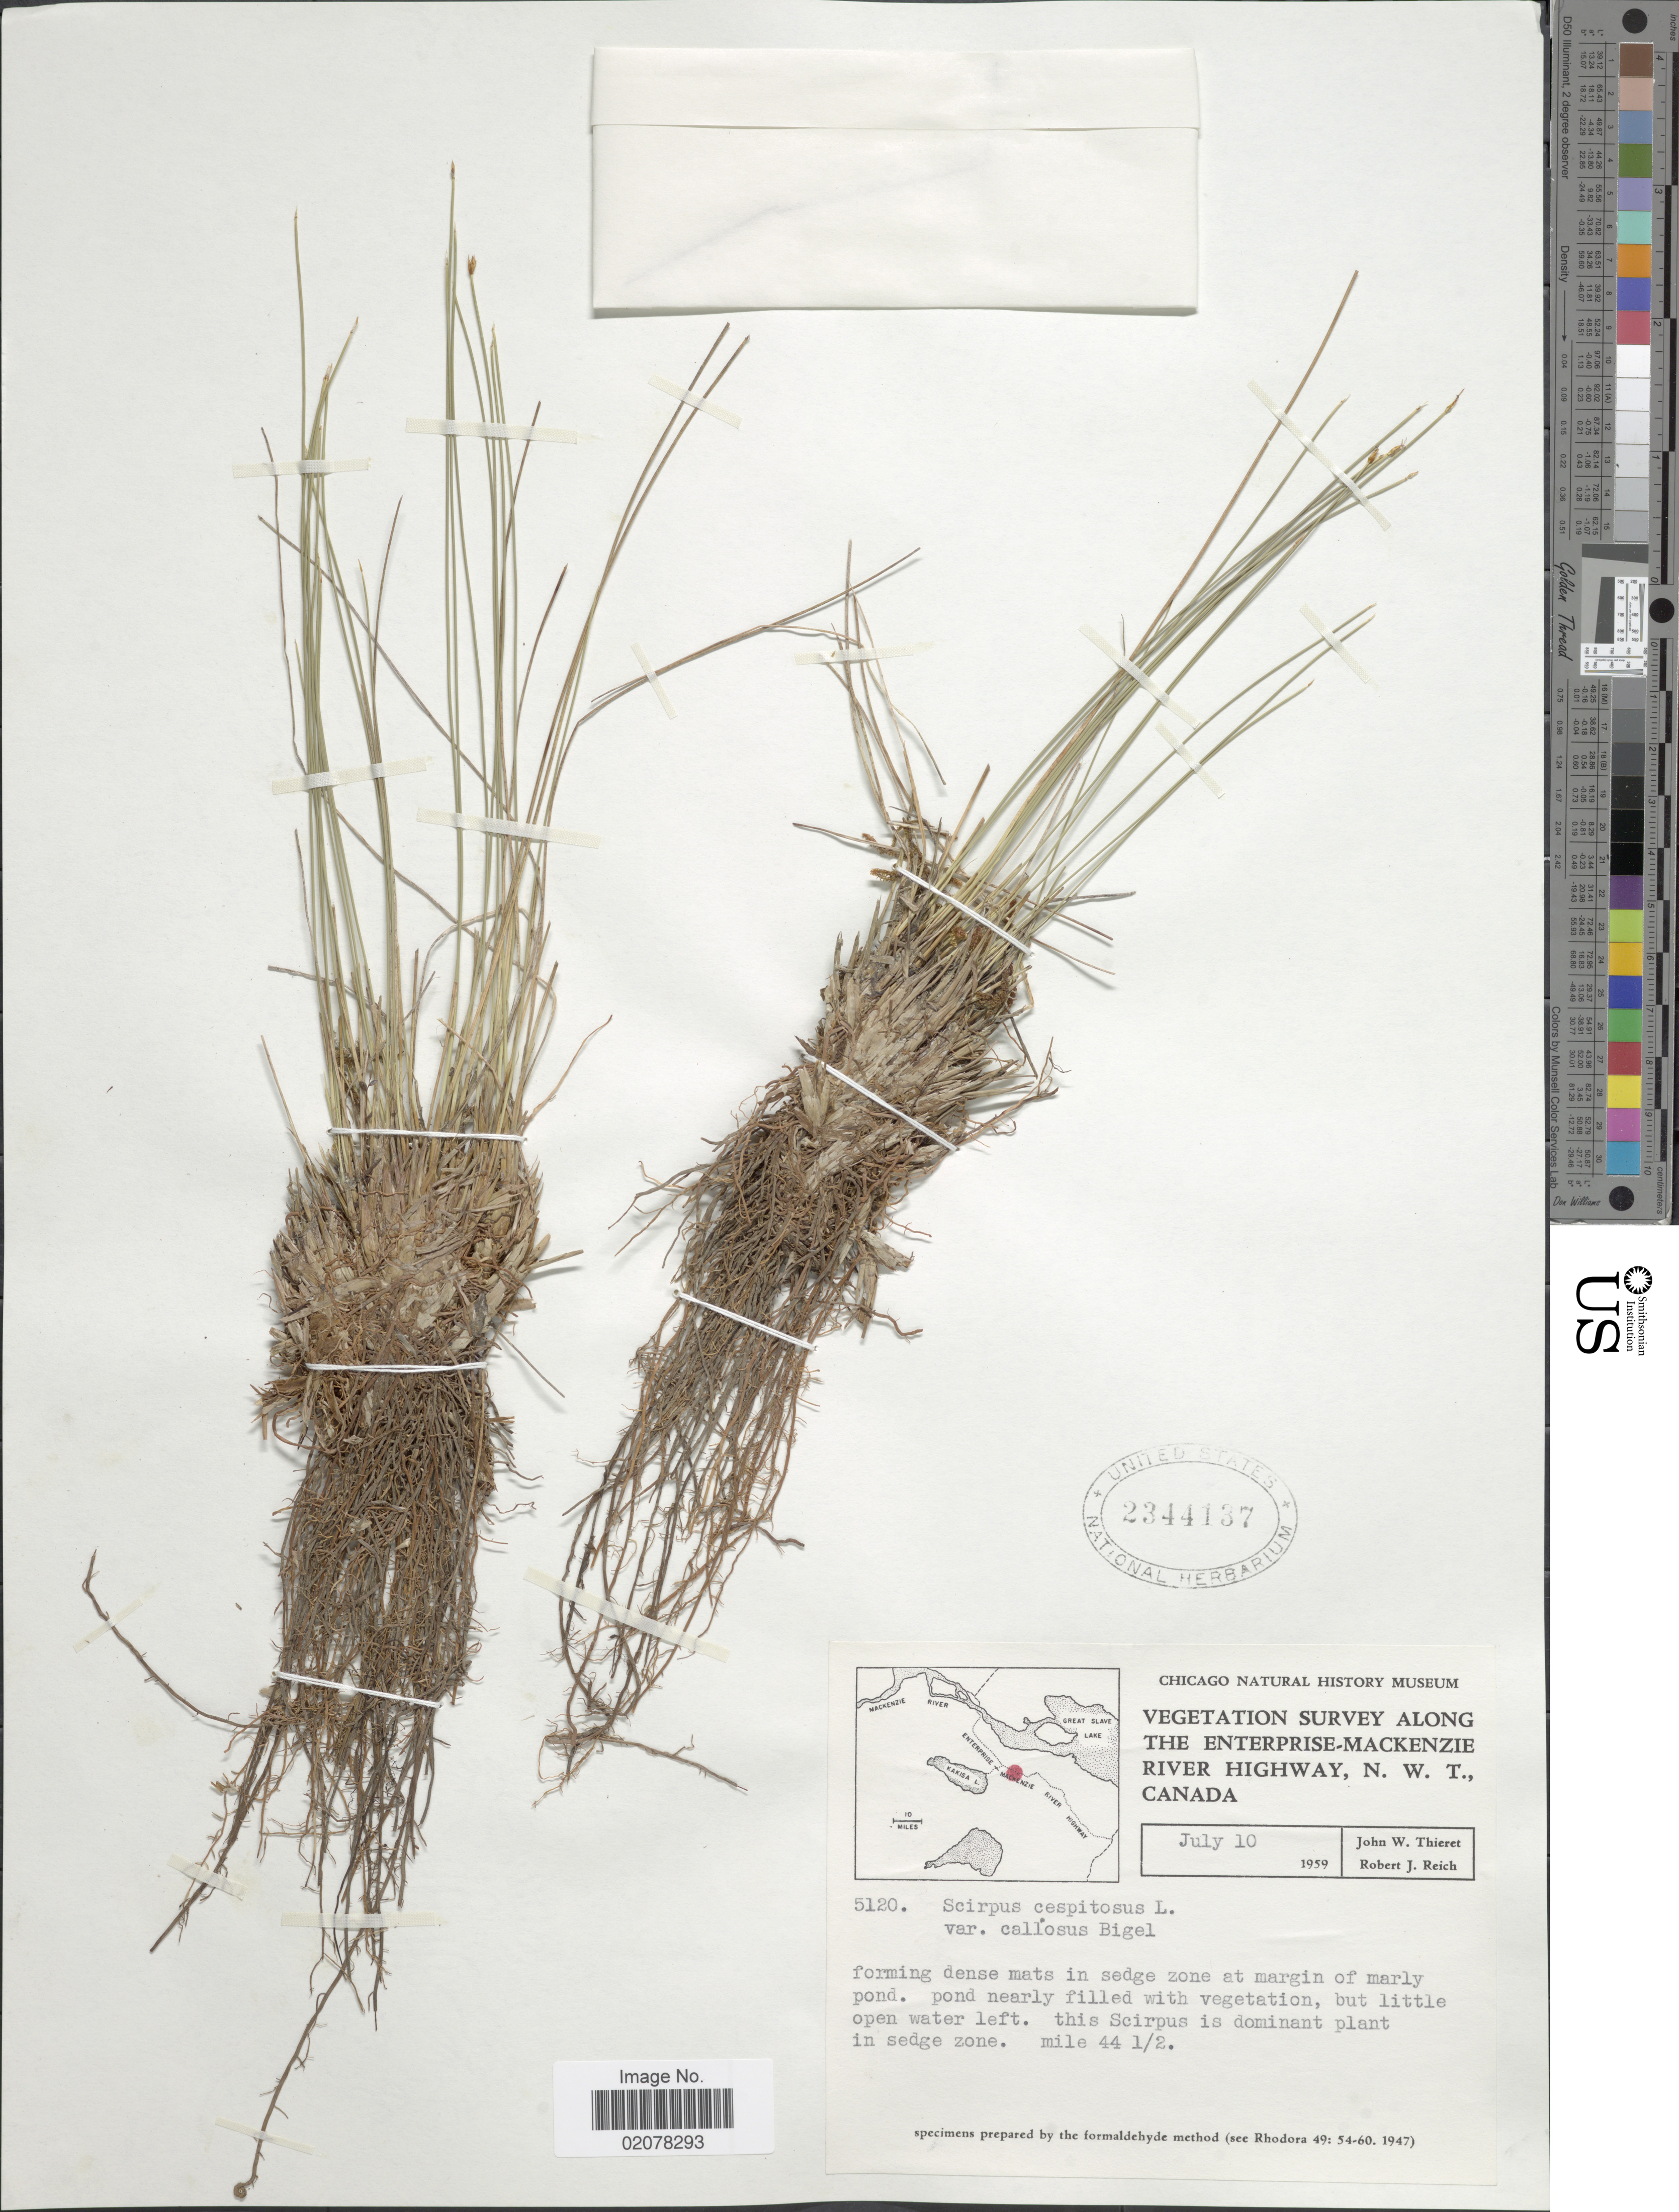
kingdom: Plantae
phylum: Tracheophyta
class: Liliopsida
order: Poales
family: Cyperaceae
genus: Trichophorum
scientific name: Trichophorum cespitosum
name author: (L.) Hartm.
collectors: J. W. Thieret & R. Reich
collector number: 5120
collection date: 1959-07-10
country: Canada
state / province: Northwest Territories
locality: Vegetation Survey along the Enterprise-Mackenzie River Highway, in sedge zone at margin of marly pond, mile 44 1/2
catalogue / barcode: US 2344137